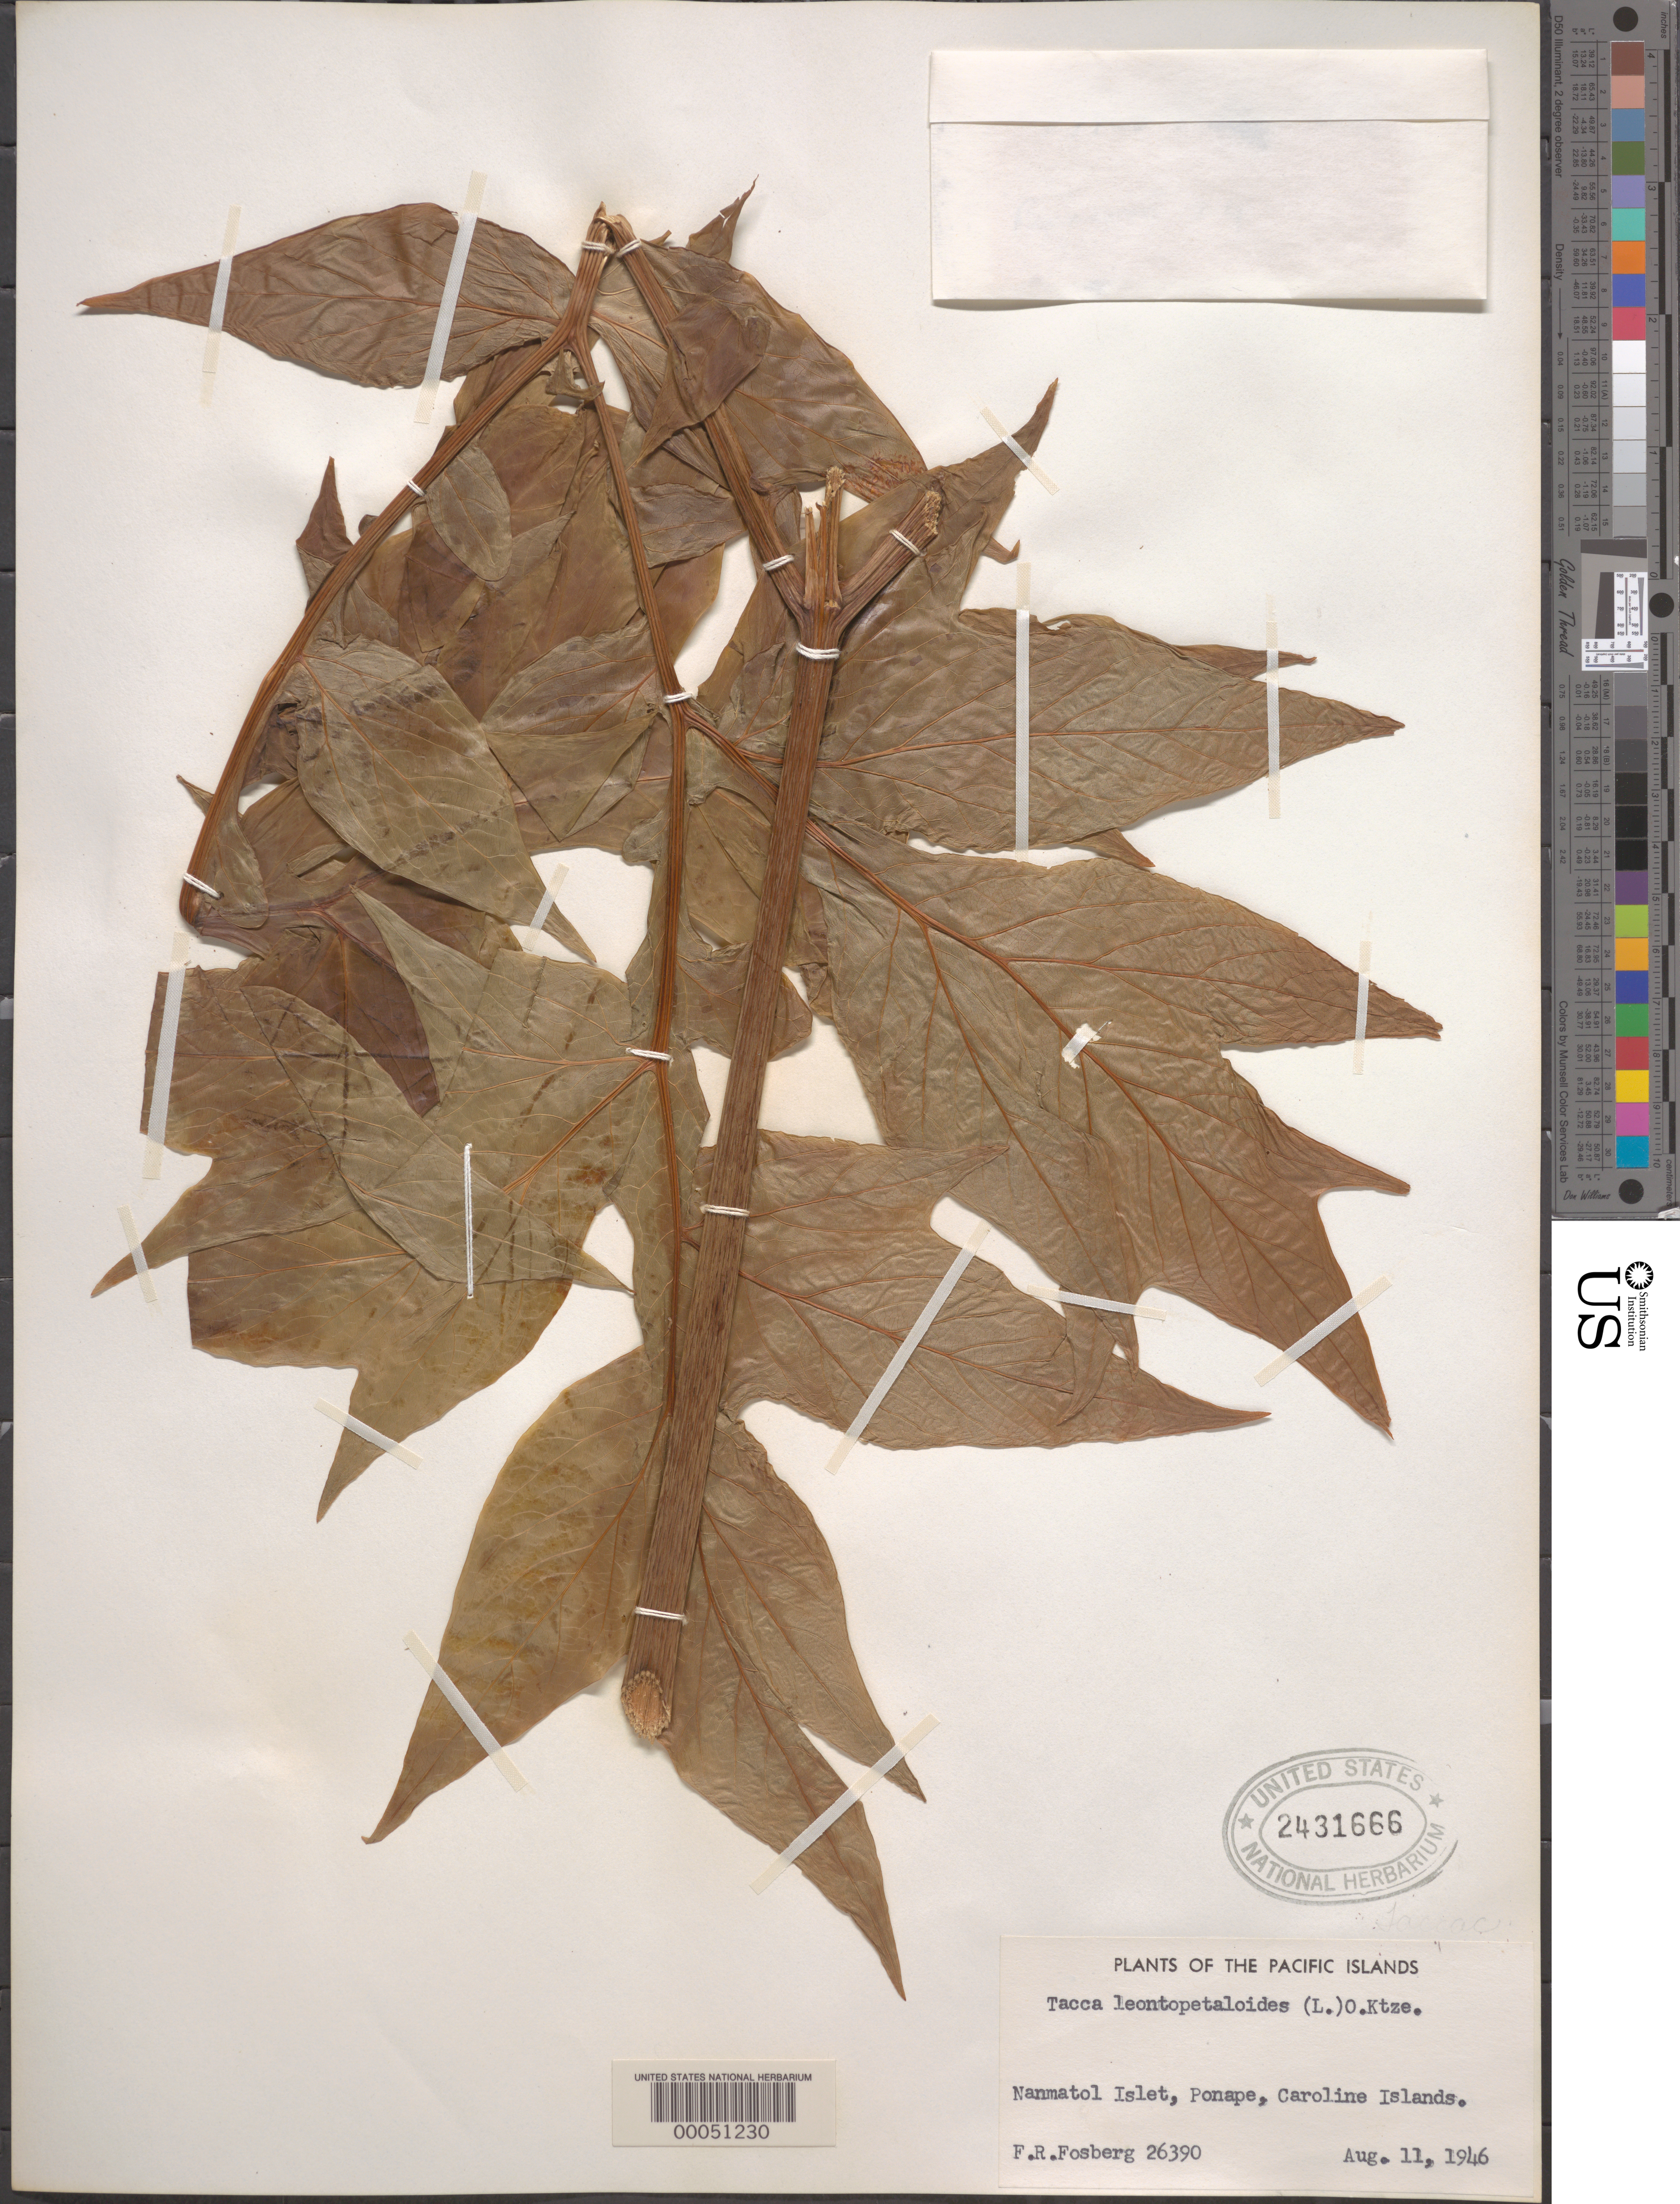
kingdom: Plantae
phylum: Tracheophyta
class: Liliopsida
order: Dioscoreales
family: Dioscoreaceae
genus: Tacca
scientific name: Tacca leontopetaloides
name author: (L.) Kuntze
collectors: F. R. Fosberg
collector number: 26390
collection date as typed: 11 Aug 1946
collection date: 1946-08-11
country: Micronesia, Federated States of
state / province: Pohnpei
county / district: Madolenihmw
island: Nanmatol Atoll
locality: Nanmatol Islet, Matalanim District. [Matalanim District = Madolenihmw District.]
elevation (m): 1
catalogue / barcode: US 2431666